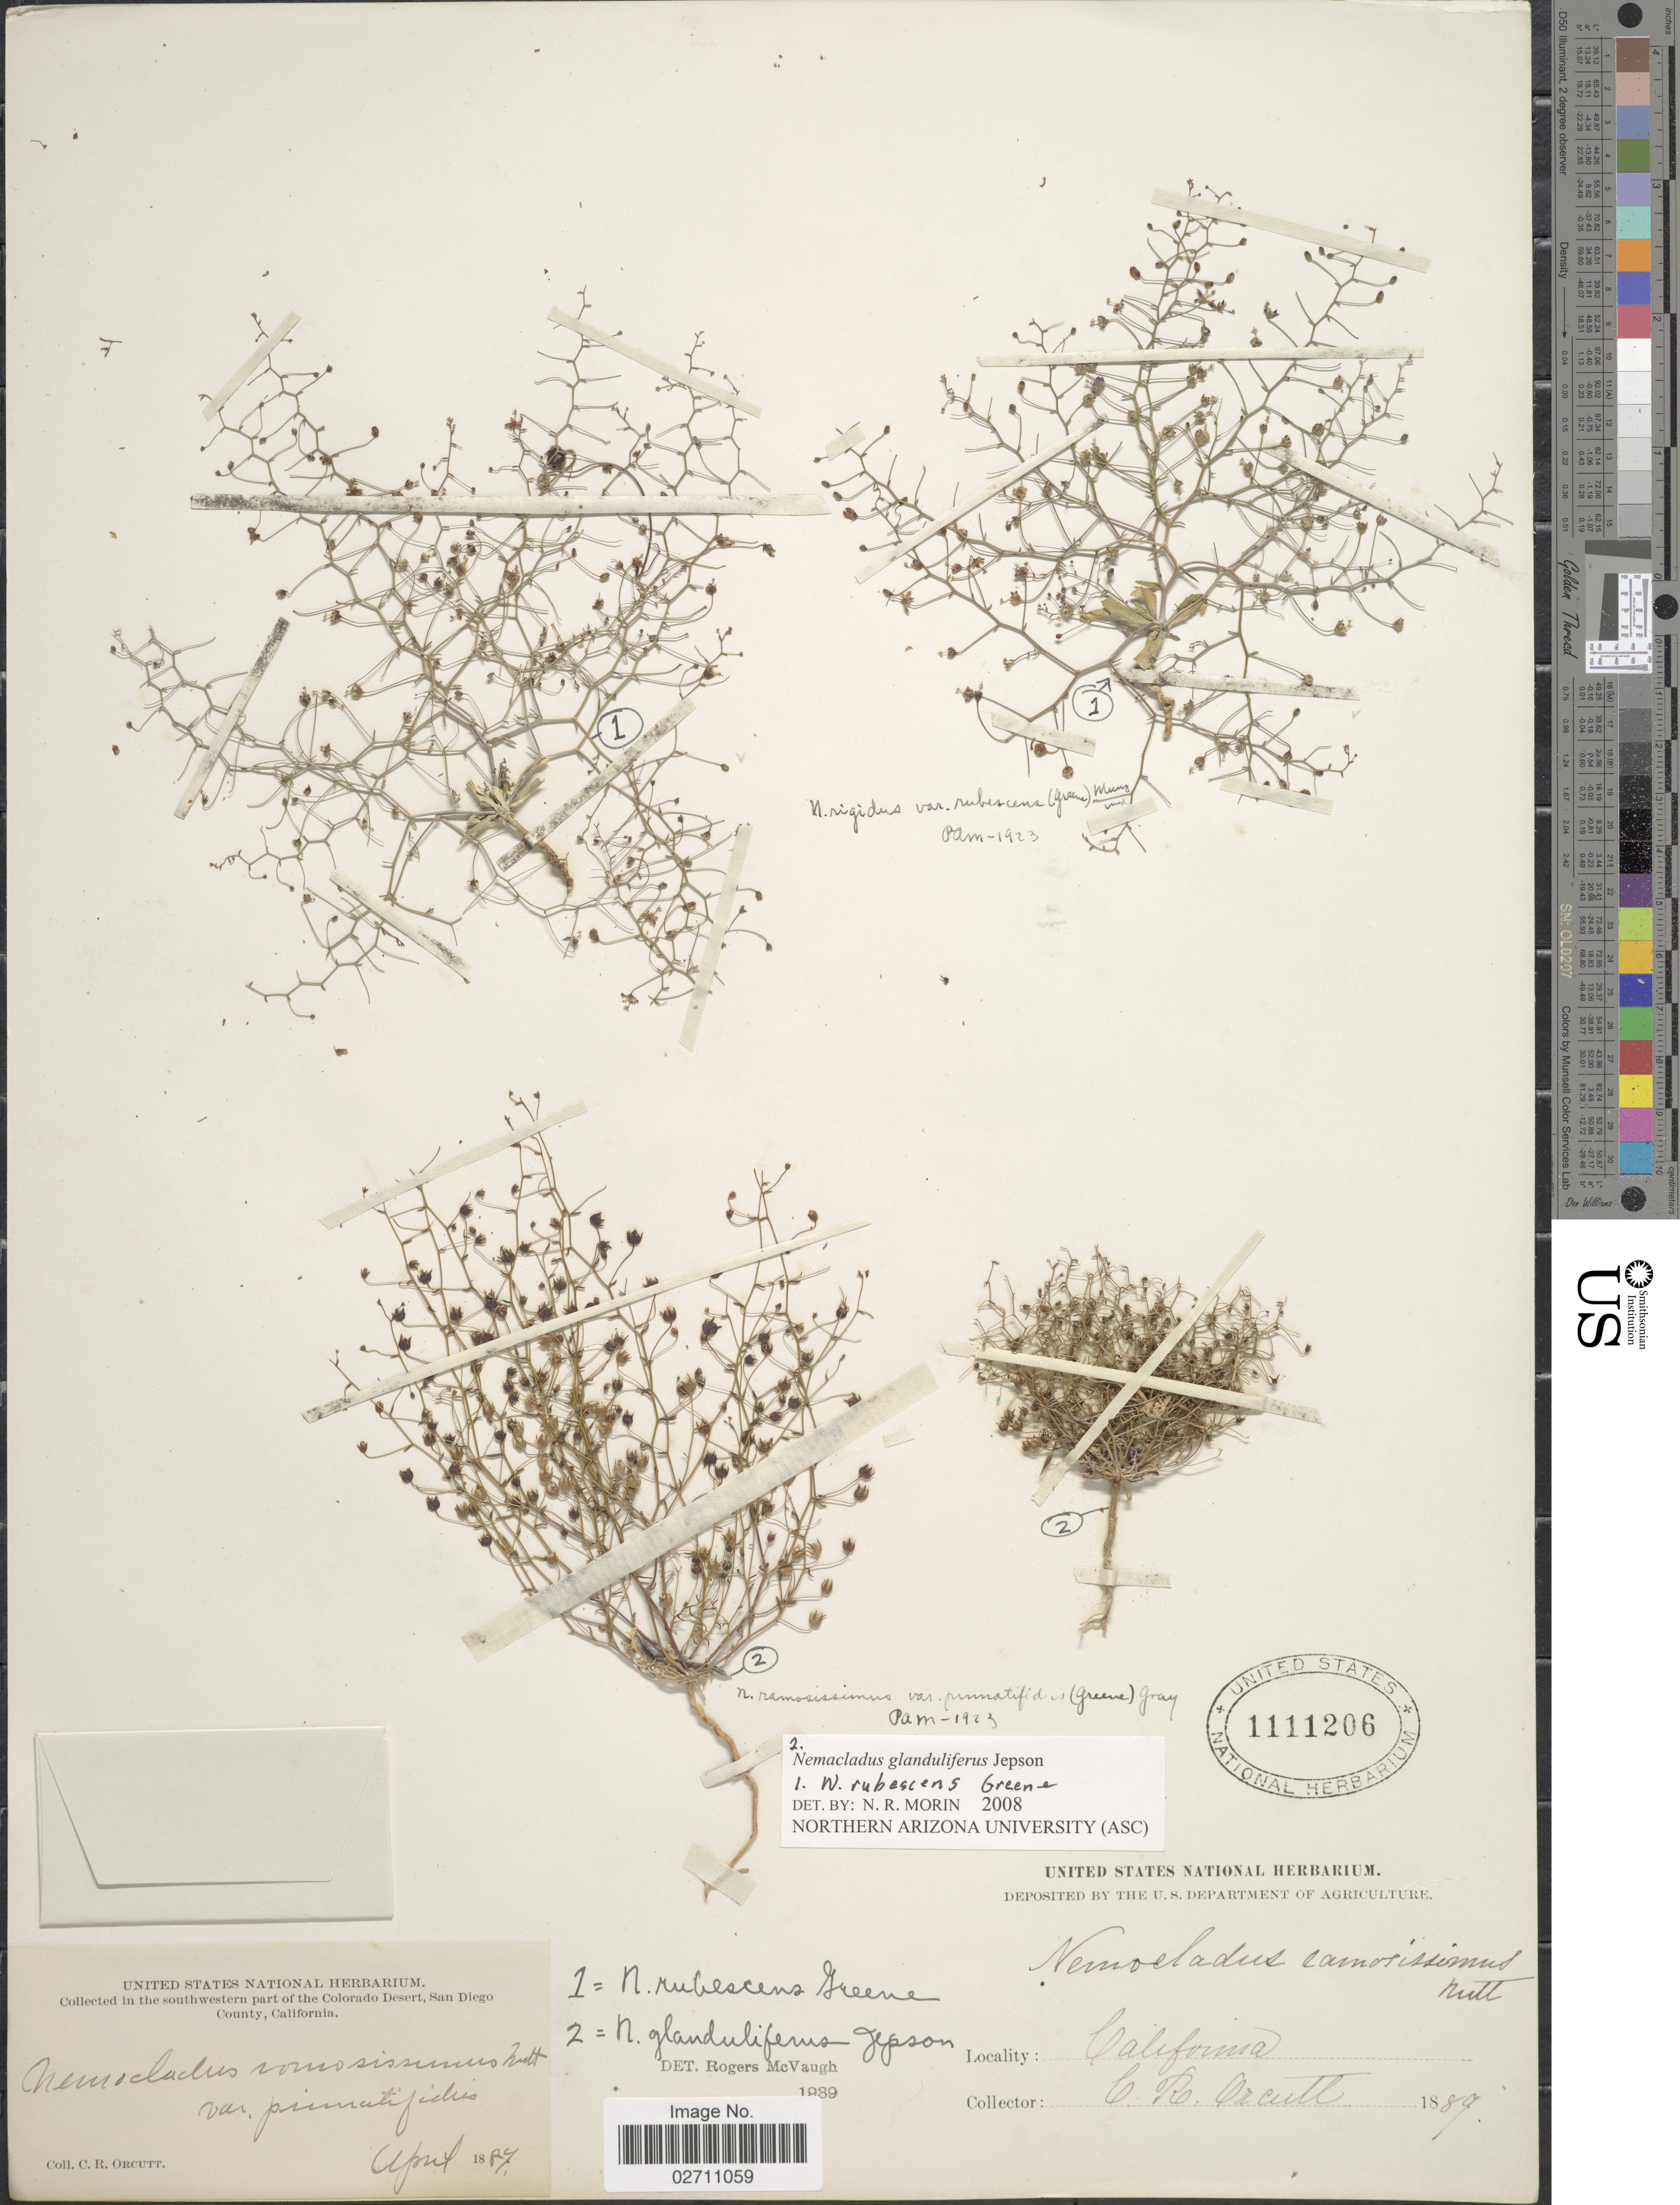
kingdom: Plantae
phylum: Tracheophyta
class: Magnoliopsida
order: Asterales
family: Campanulaceae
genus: Nemacladus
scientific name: Nemacladus glanduliferus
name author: Jeps.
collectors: C. R. Orcutt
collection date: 1887-04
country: United States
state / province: California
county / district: San Diego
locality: In the southwestern part of the Colorado Desert, San Diego County, California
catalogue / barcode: US 1111206